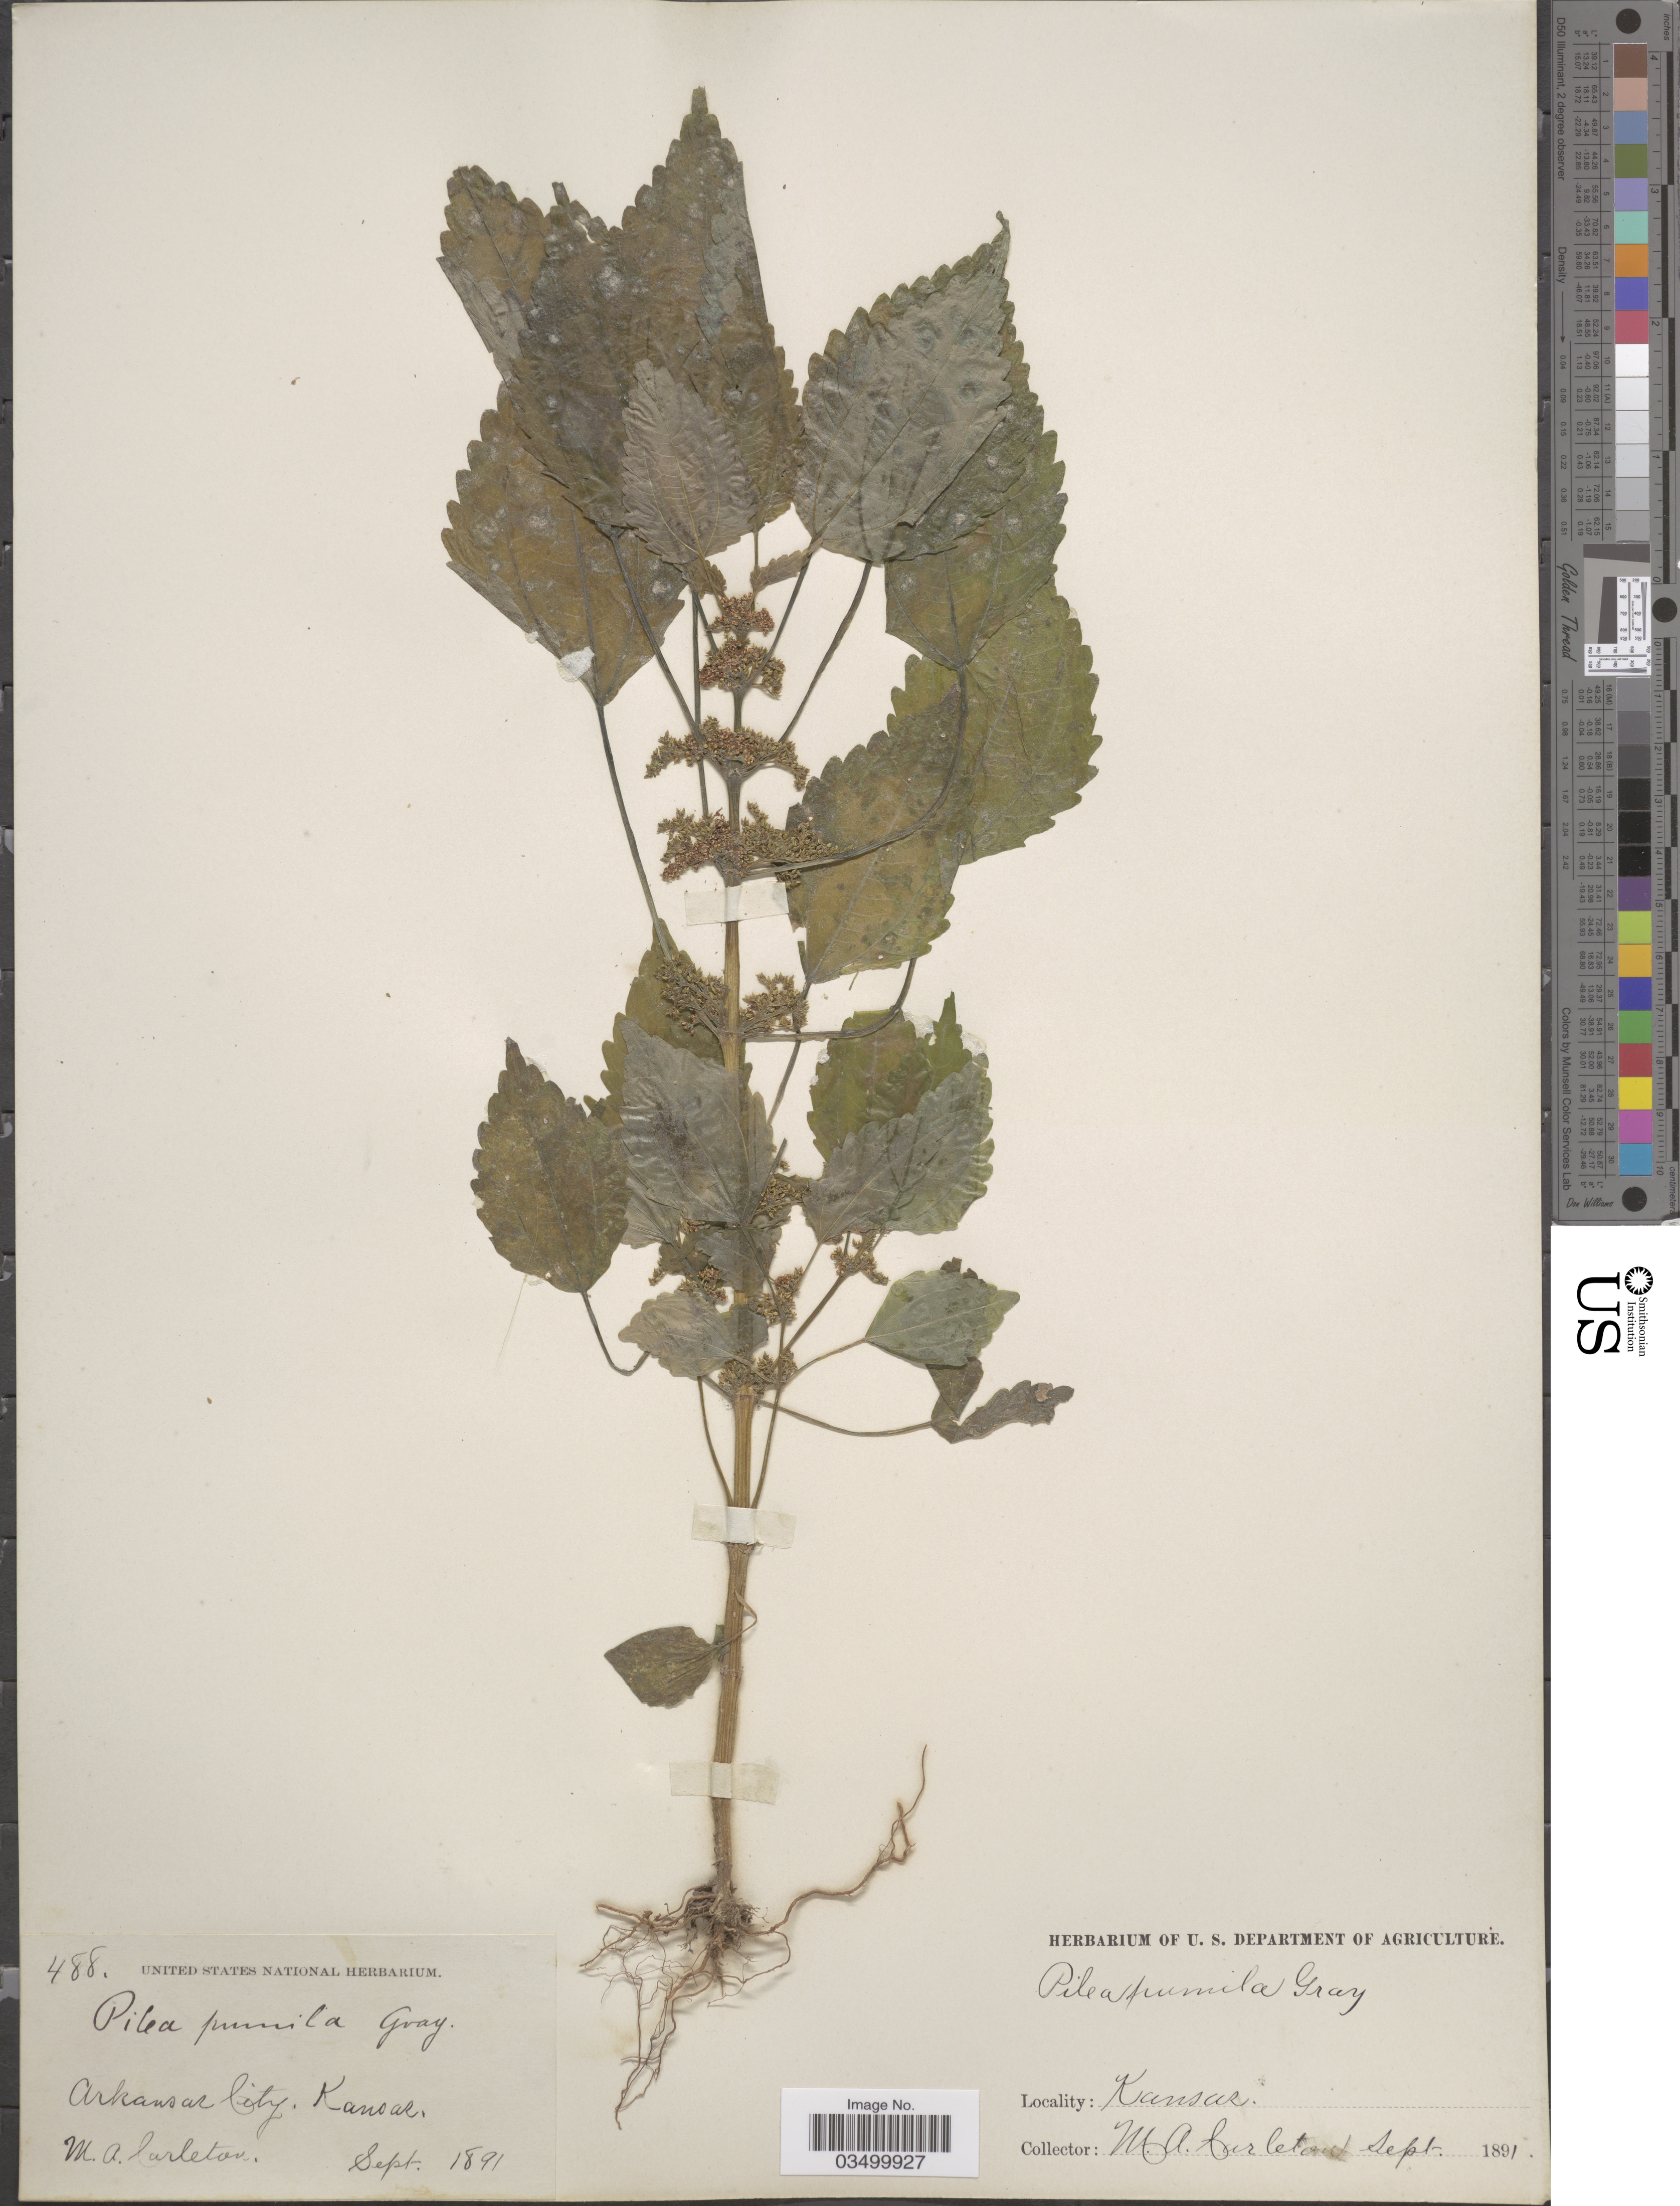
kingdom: Plantae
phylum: Tracheophyta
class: Magnoliopsida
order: Rosales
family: Urticaceae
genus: Pilea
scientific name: Pilea pumila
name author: (L.) A. Gray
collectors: M. A. Carleton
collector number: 488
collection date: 1891-09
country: United States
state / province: Kansas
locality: Arkansas City.